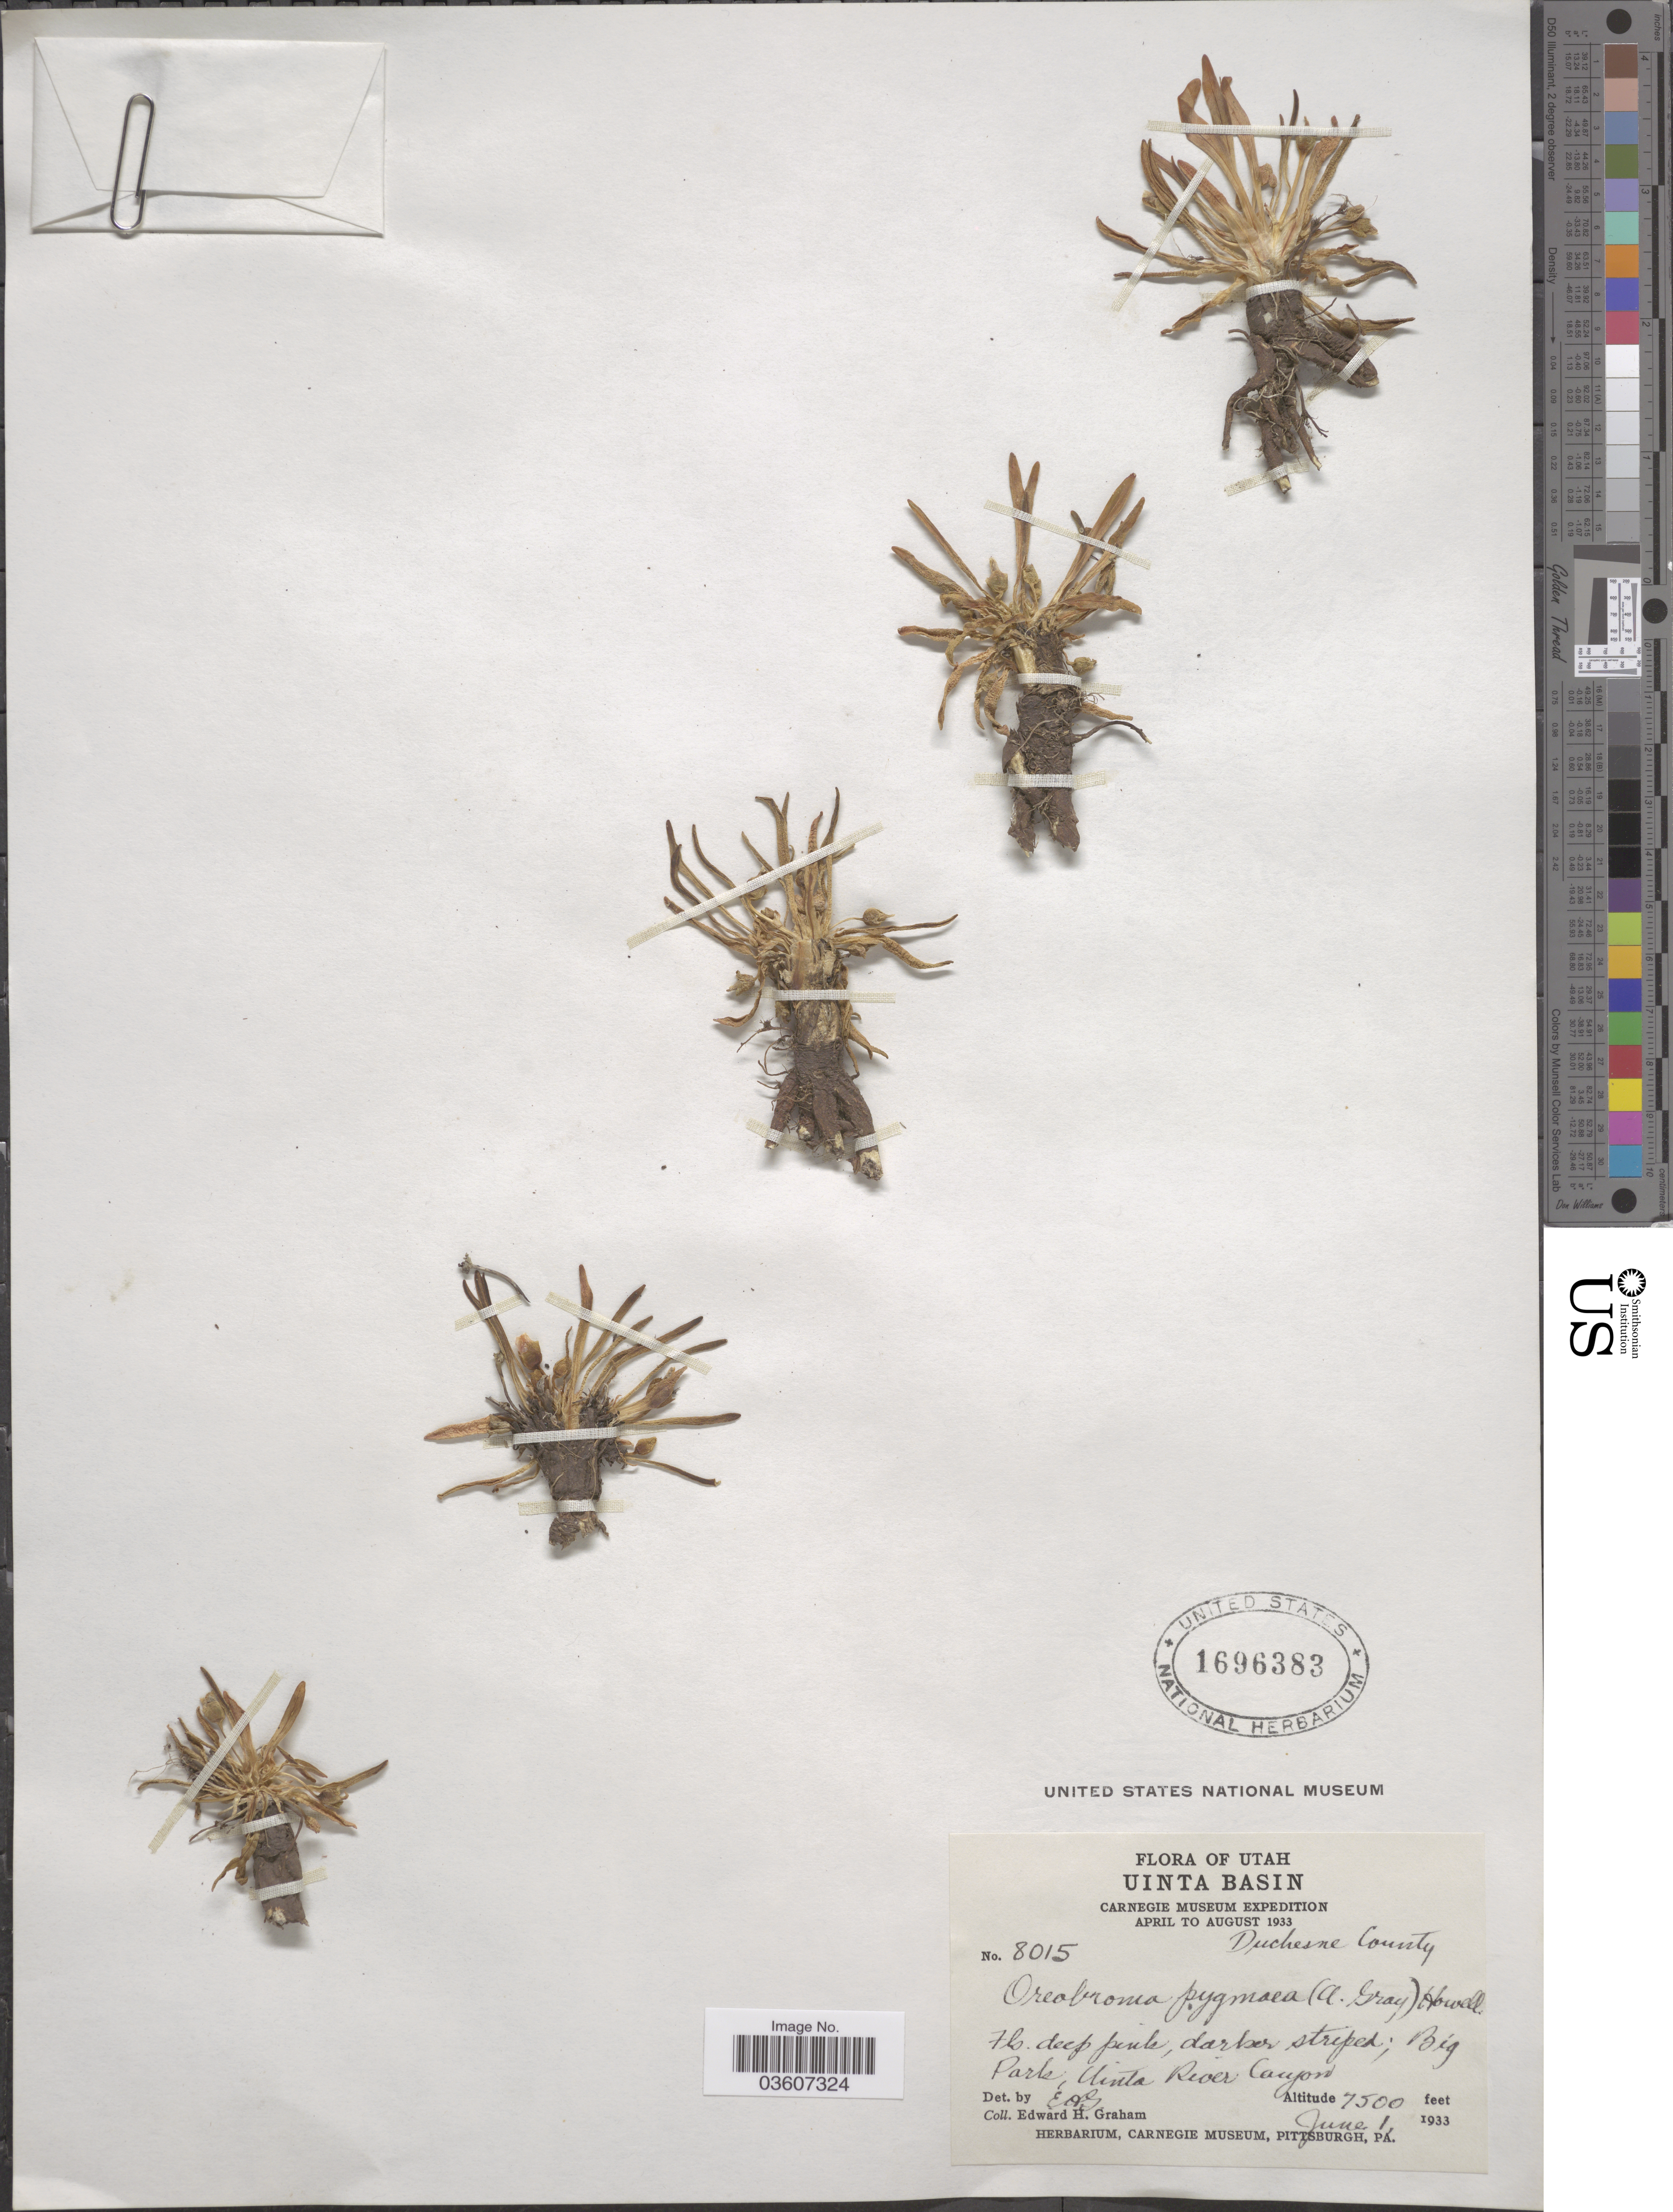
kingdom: Plantae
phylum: Tracheophyta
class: Magnoliopsida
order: Caryophyllales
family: Montiaceae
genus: Lewisia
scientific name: Lewisia pygmaea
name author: (A. Gray) B.L. Rob.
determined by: Strong, Mark T., (BOT), Smithsonian Institution - National Museum of Natural History (UNITED STATES)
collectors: E. H. Graham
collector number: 8015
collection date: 1933-06-01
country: United States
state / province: Utah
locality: Uinta Basin. Duchesne County. Big Park, Uinta River Canyon.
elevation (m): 2286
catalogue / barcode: US 1696383